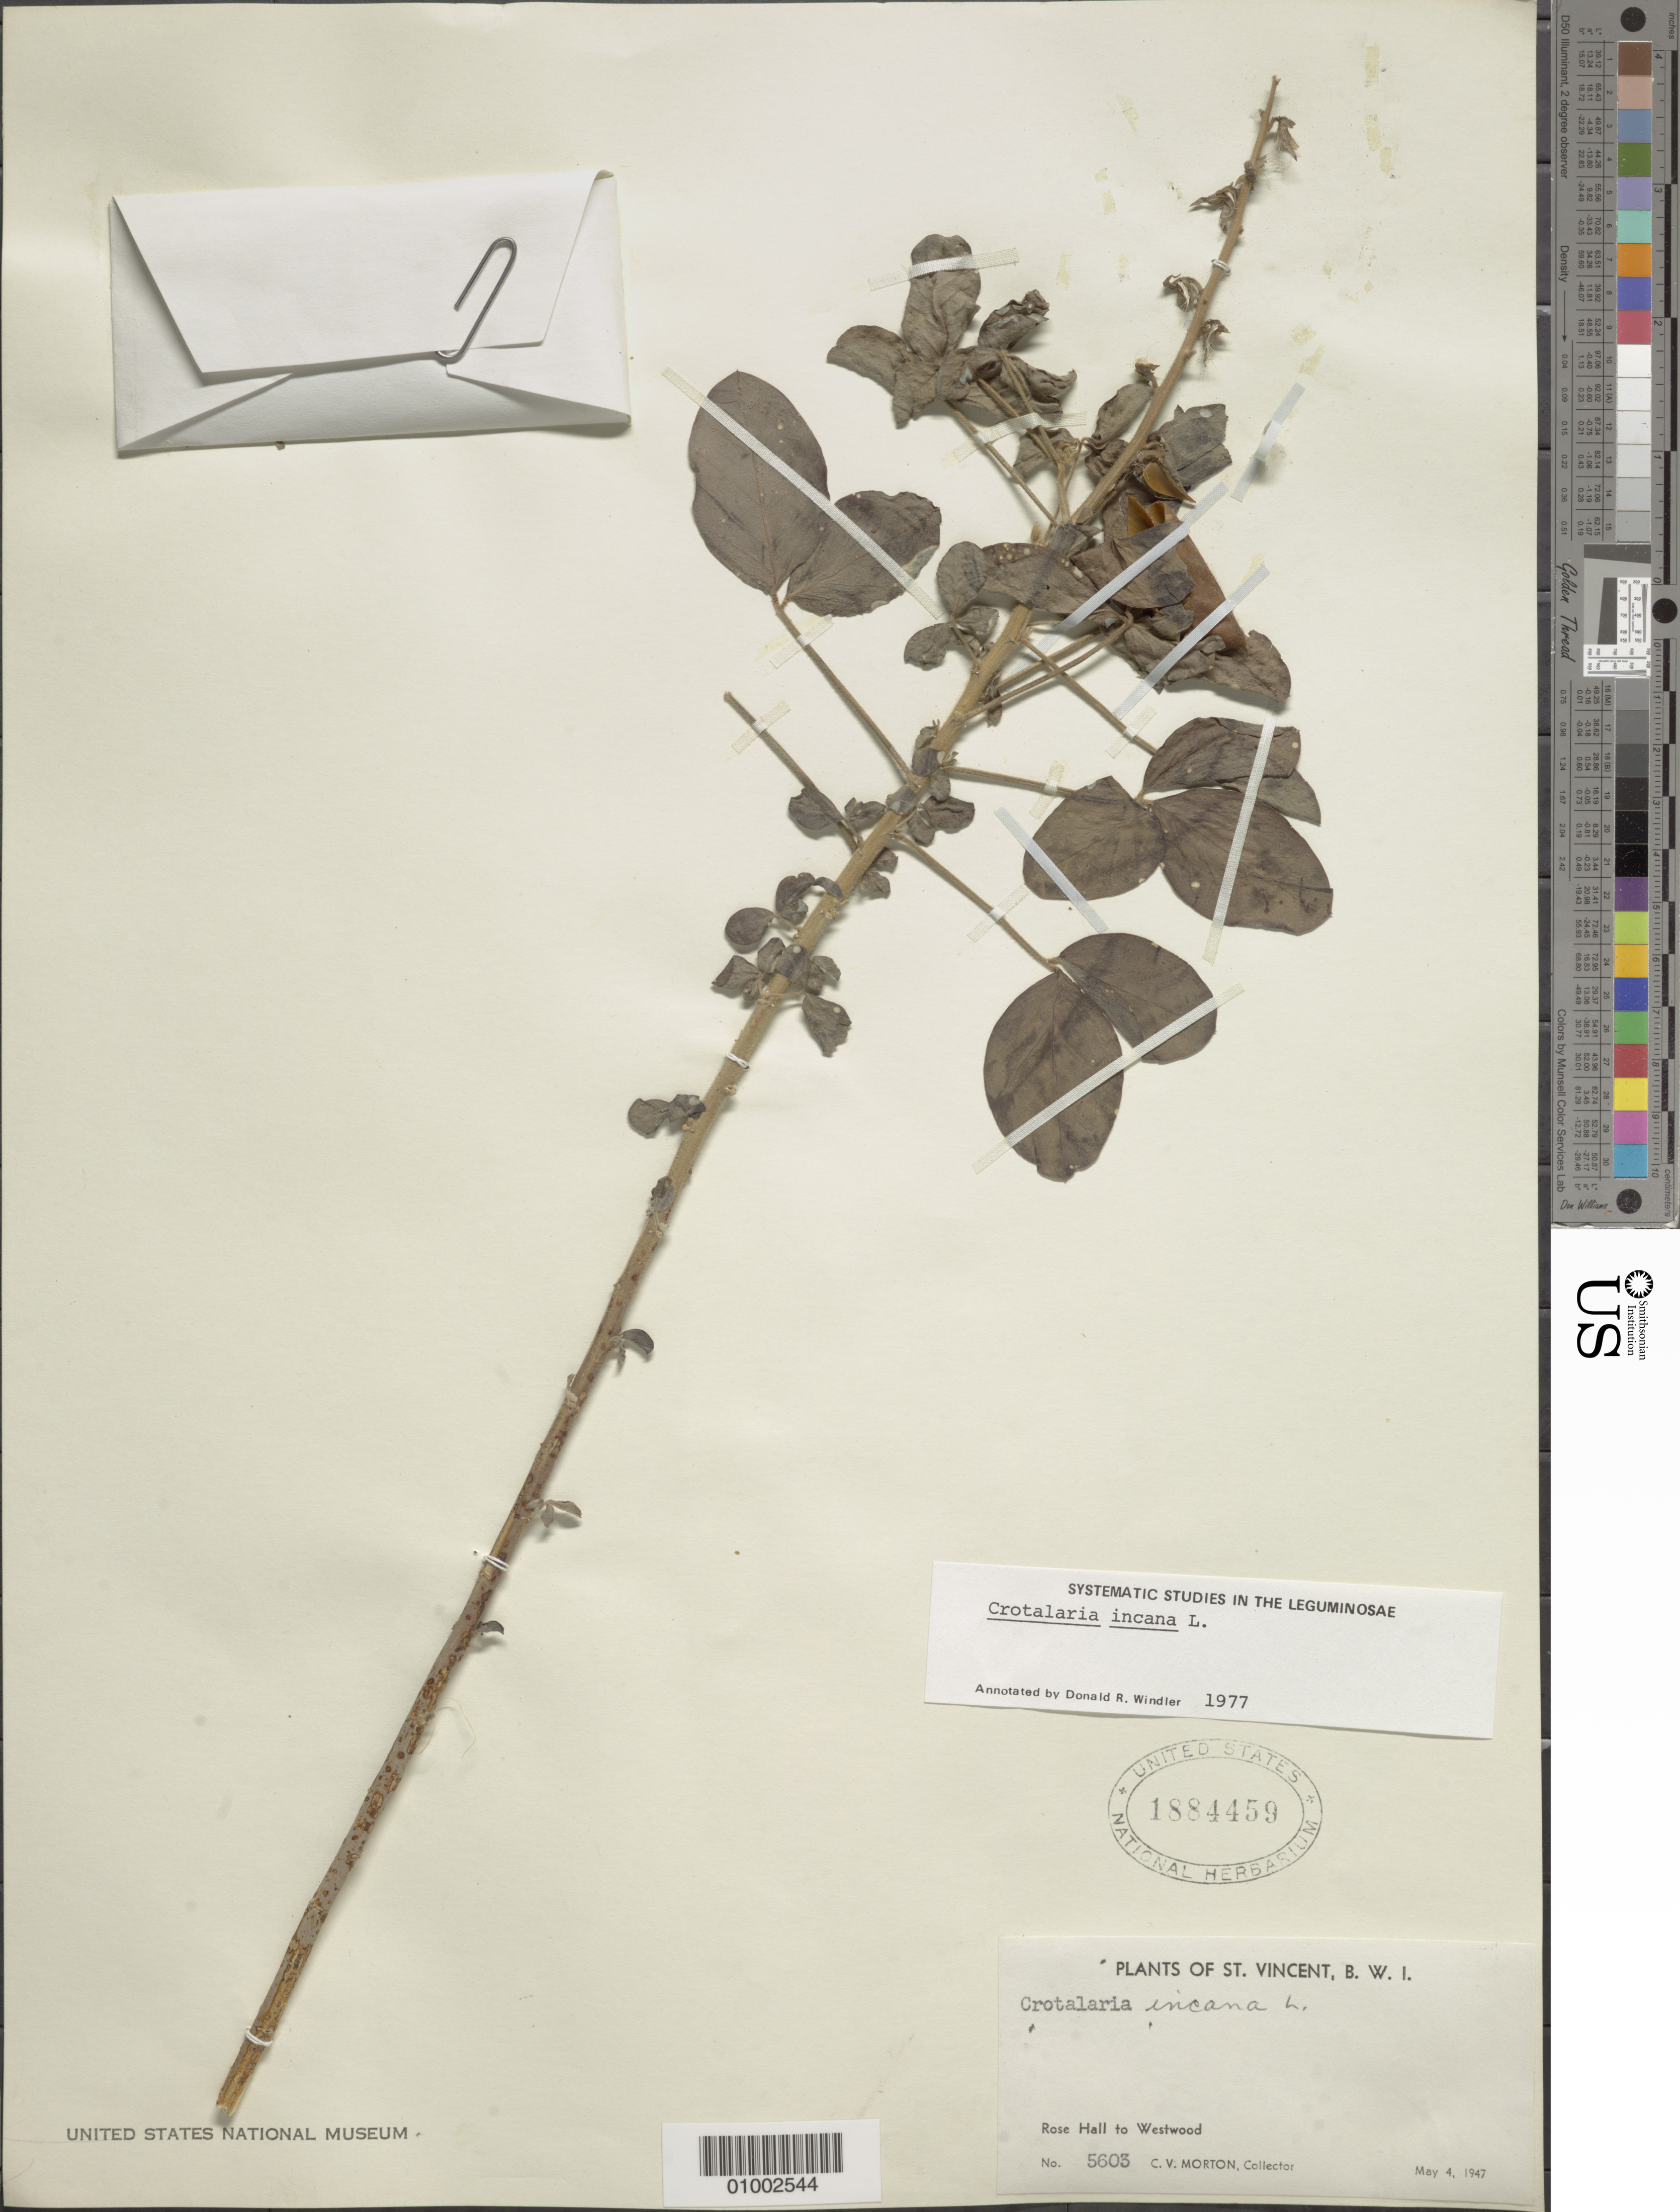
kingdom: Plantae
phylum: Tracheophyta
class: Magnoliopsida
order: Fabales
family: Fabaceae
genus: Crotalaria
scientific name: Crotalaria incana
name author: L.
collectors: C. V. Morton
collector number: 5603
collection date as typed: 04 May 1947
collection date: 1947-05-04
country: St. Vincent - Grenadines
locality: Rose Hall to Westwood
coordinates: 0 N, 0 E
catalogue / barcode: US 1884459